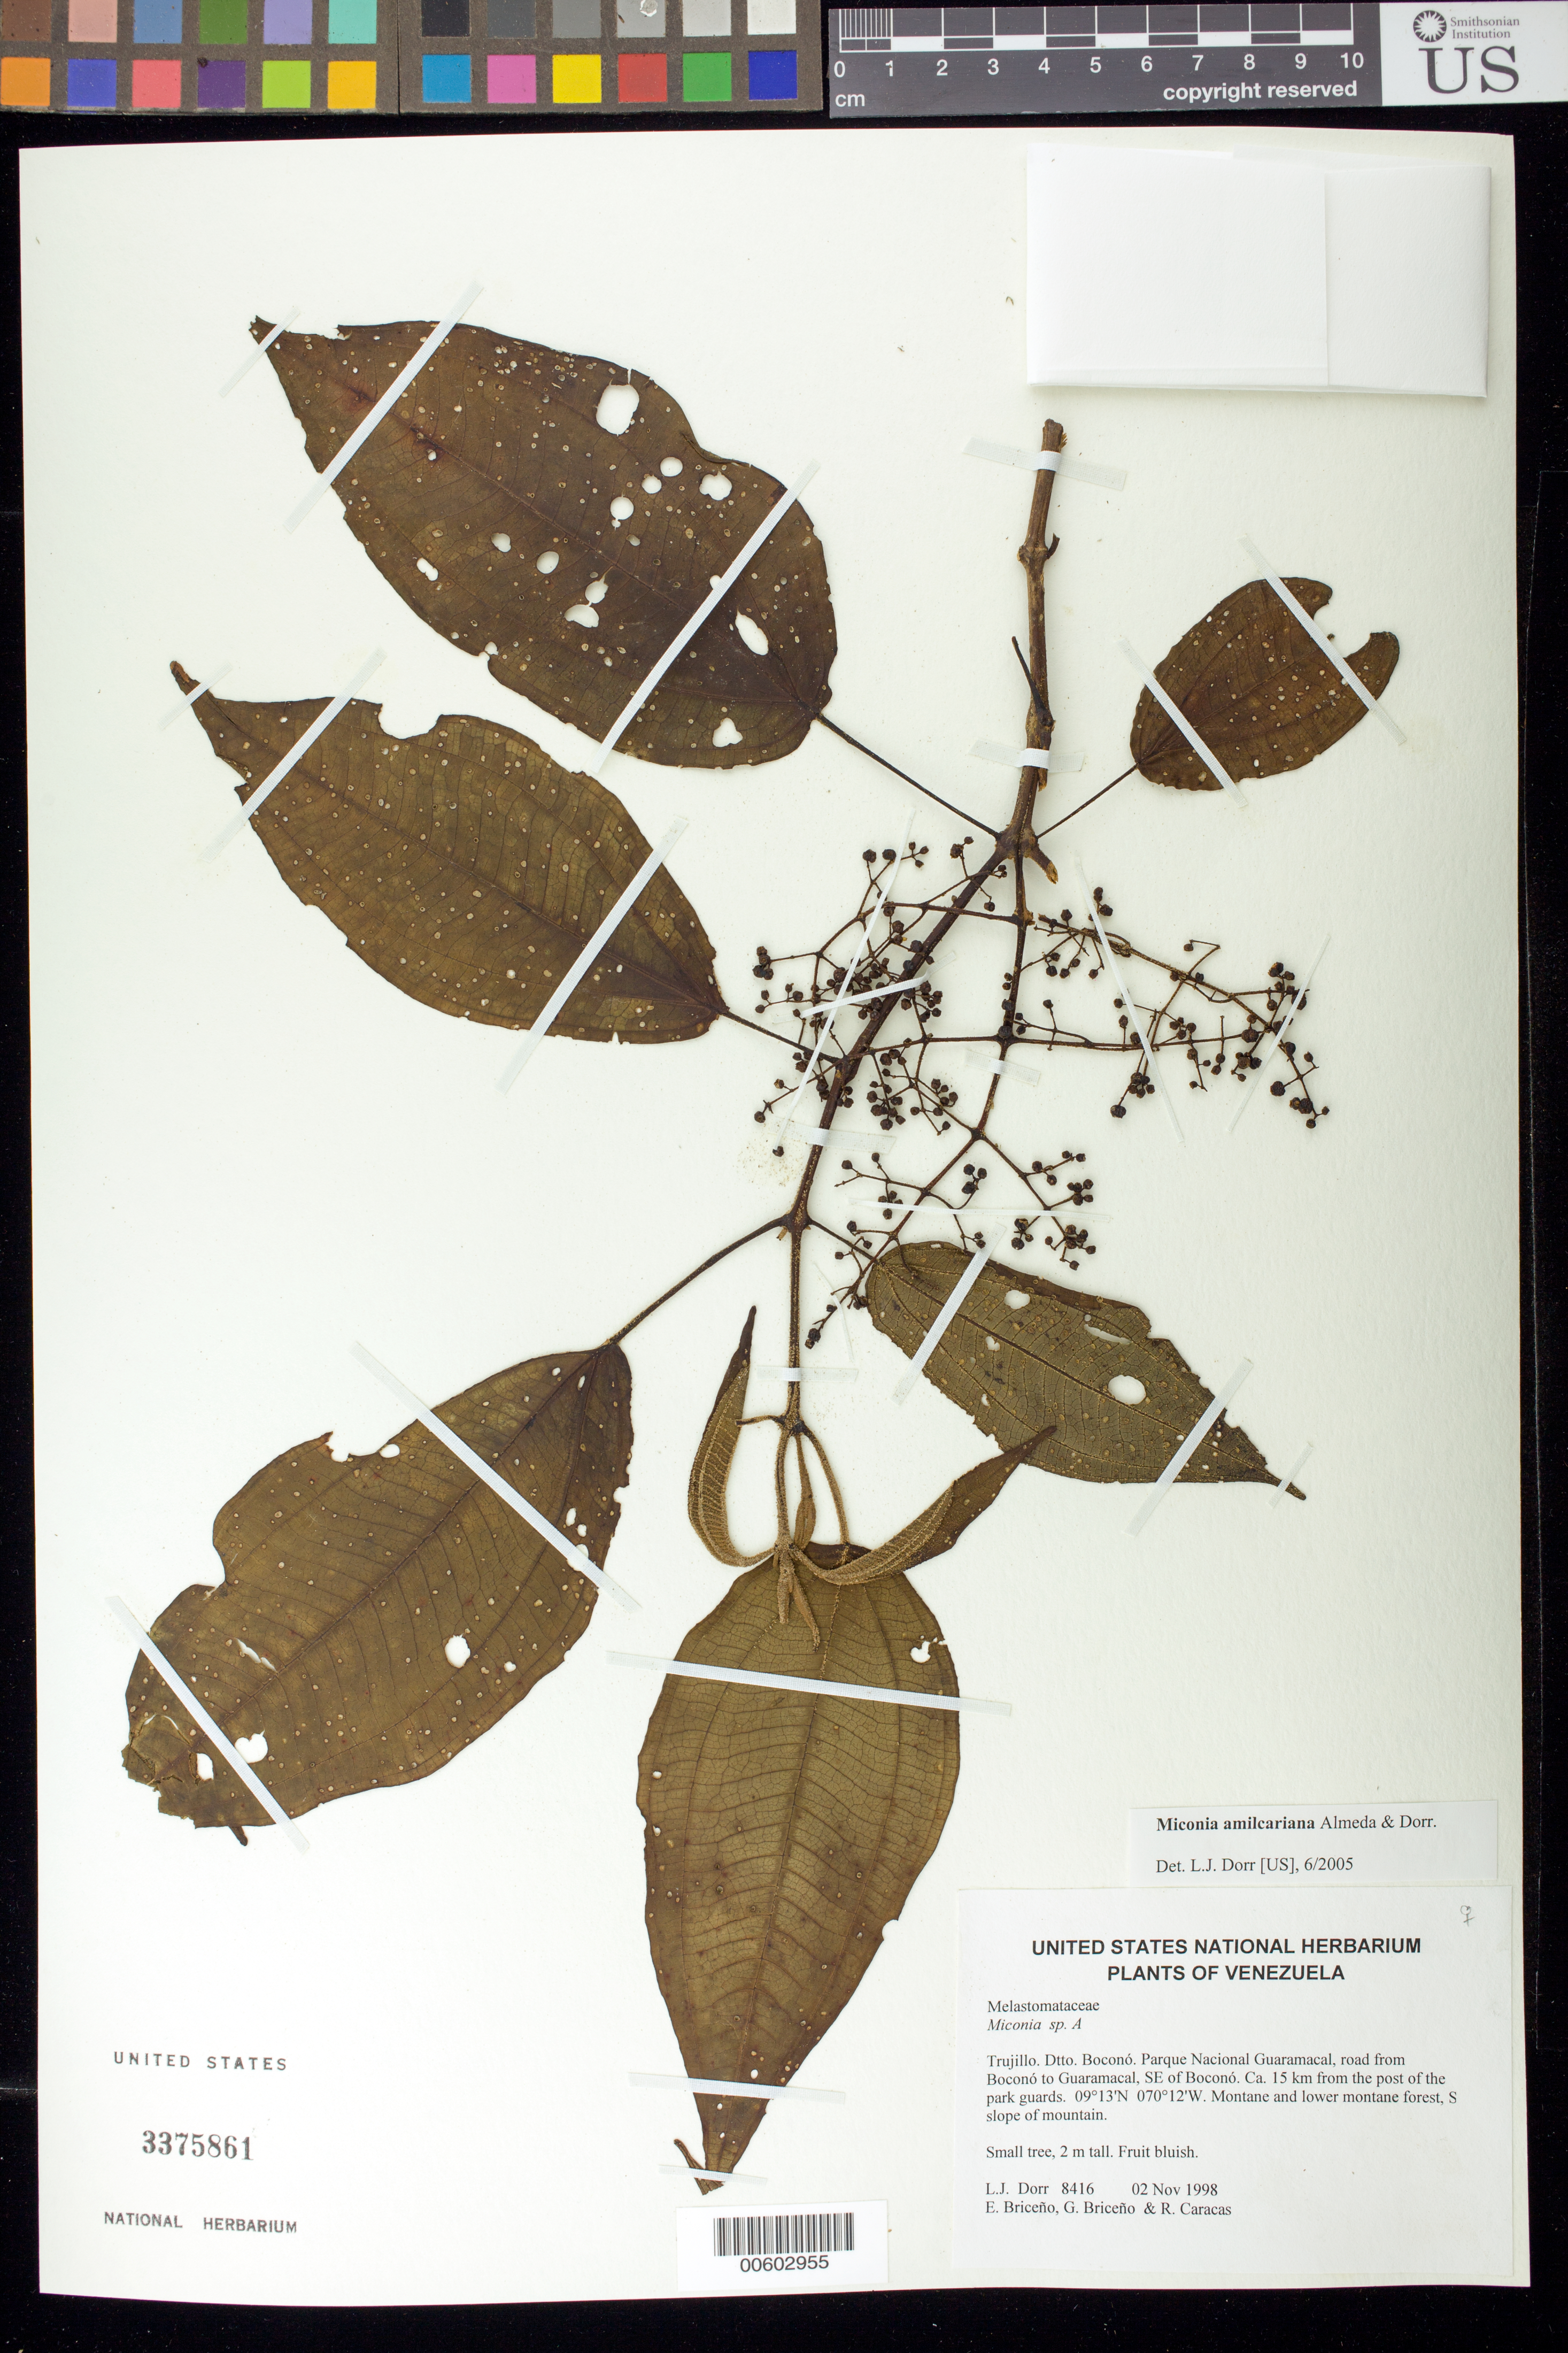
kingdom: Plantae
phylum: Tracheophyta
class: Magnoliopsida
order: Myrtales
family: Melastomataceae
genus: Miconia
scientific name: Miconia sp. a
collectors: L. J. Dorr, E. Briceño, G. Briceño & R. Caracas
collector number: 8416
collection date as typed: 02 Nov 1998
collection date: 1998-11-02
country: Venezuela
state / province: Trujillo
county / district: Boconó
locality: Parque Nacional Guaramacal, road from Boconó to Guaramacal, SE of Boconó, ca. 15 km from the post of the park guards.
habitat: Montane and lower montane forest, S slope of mountain.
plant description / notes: CTES, F, NY, PORT, US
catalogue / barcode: US 3375861